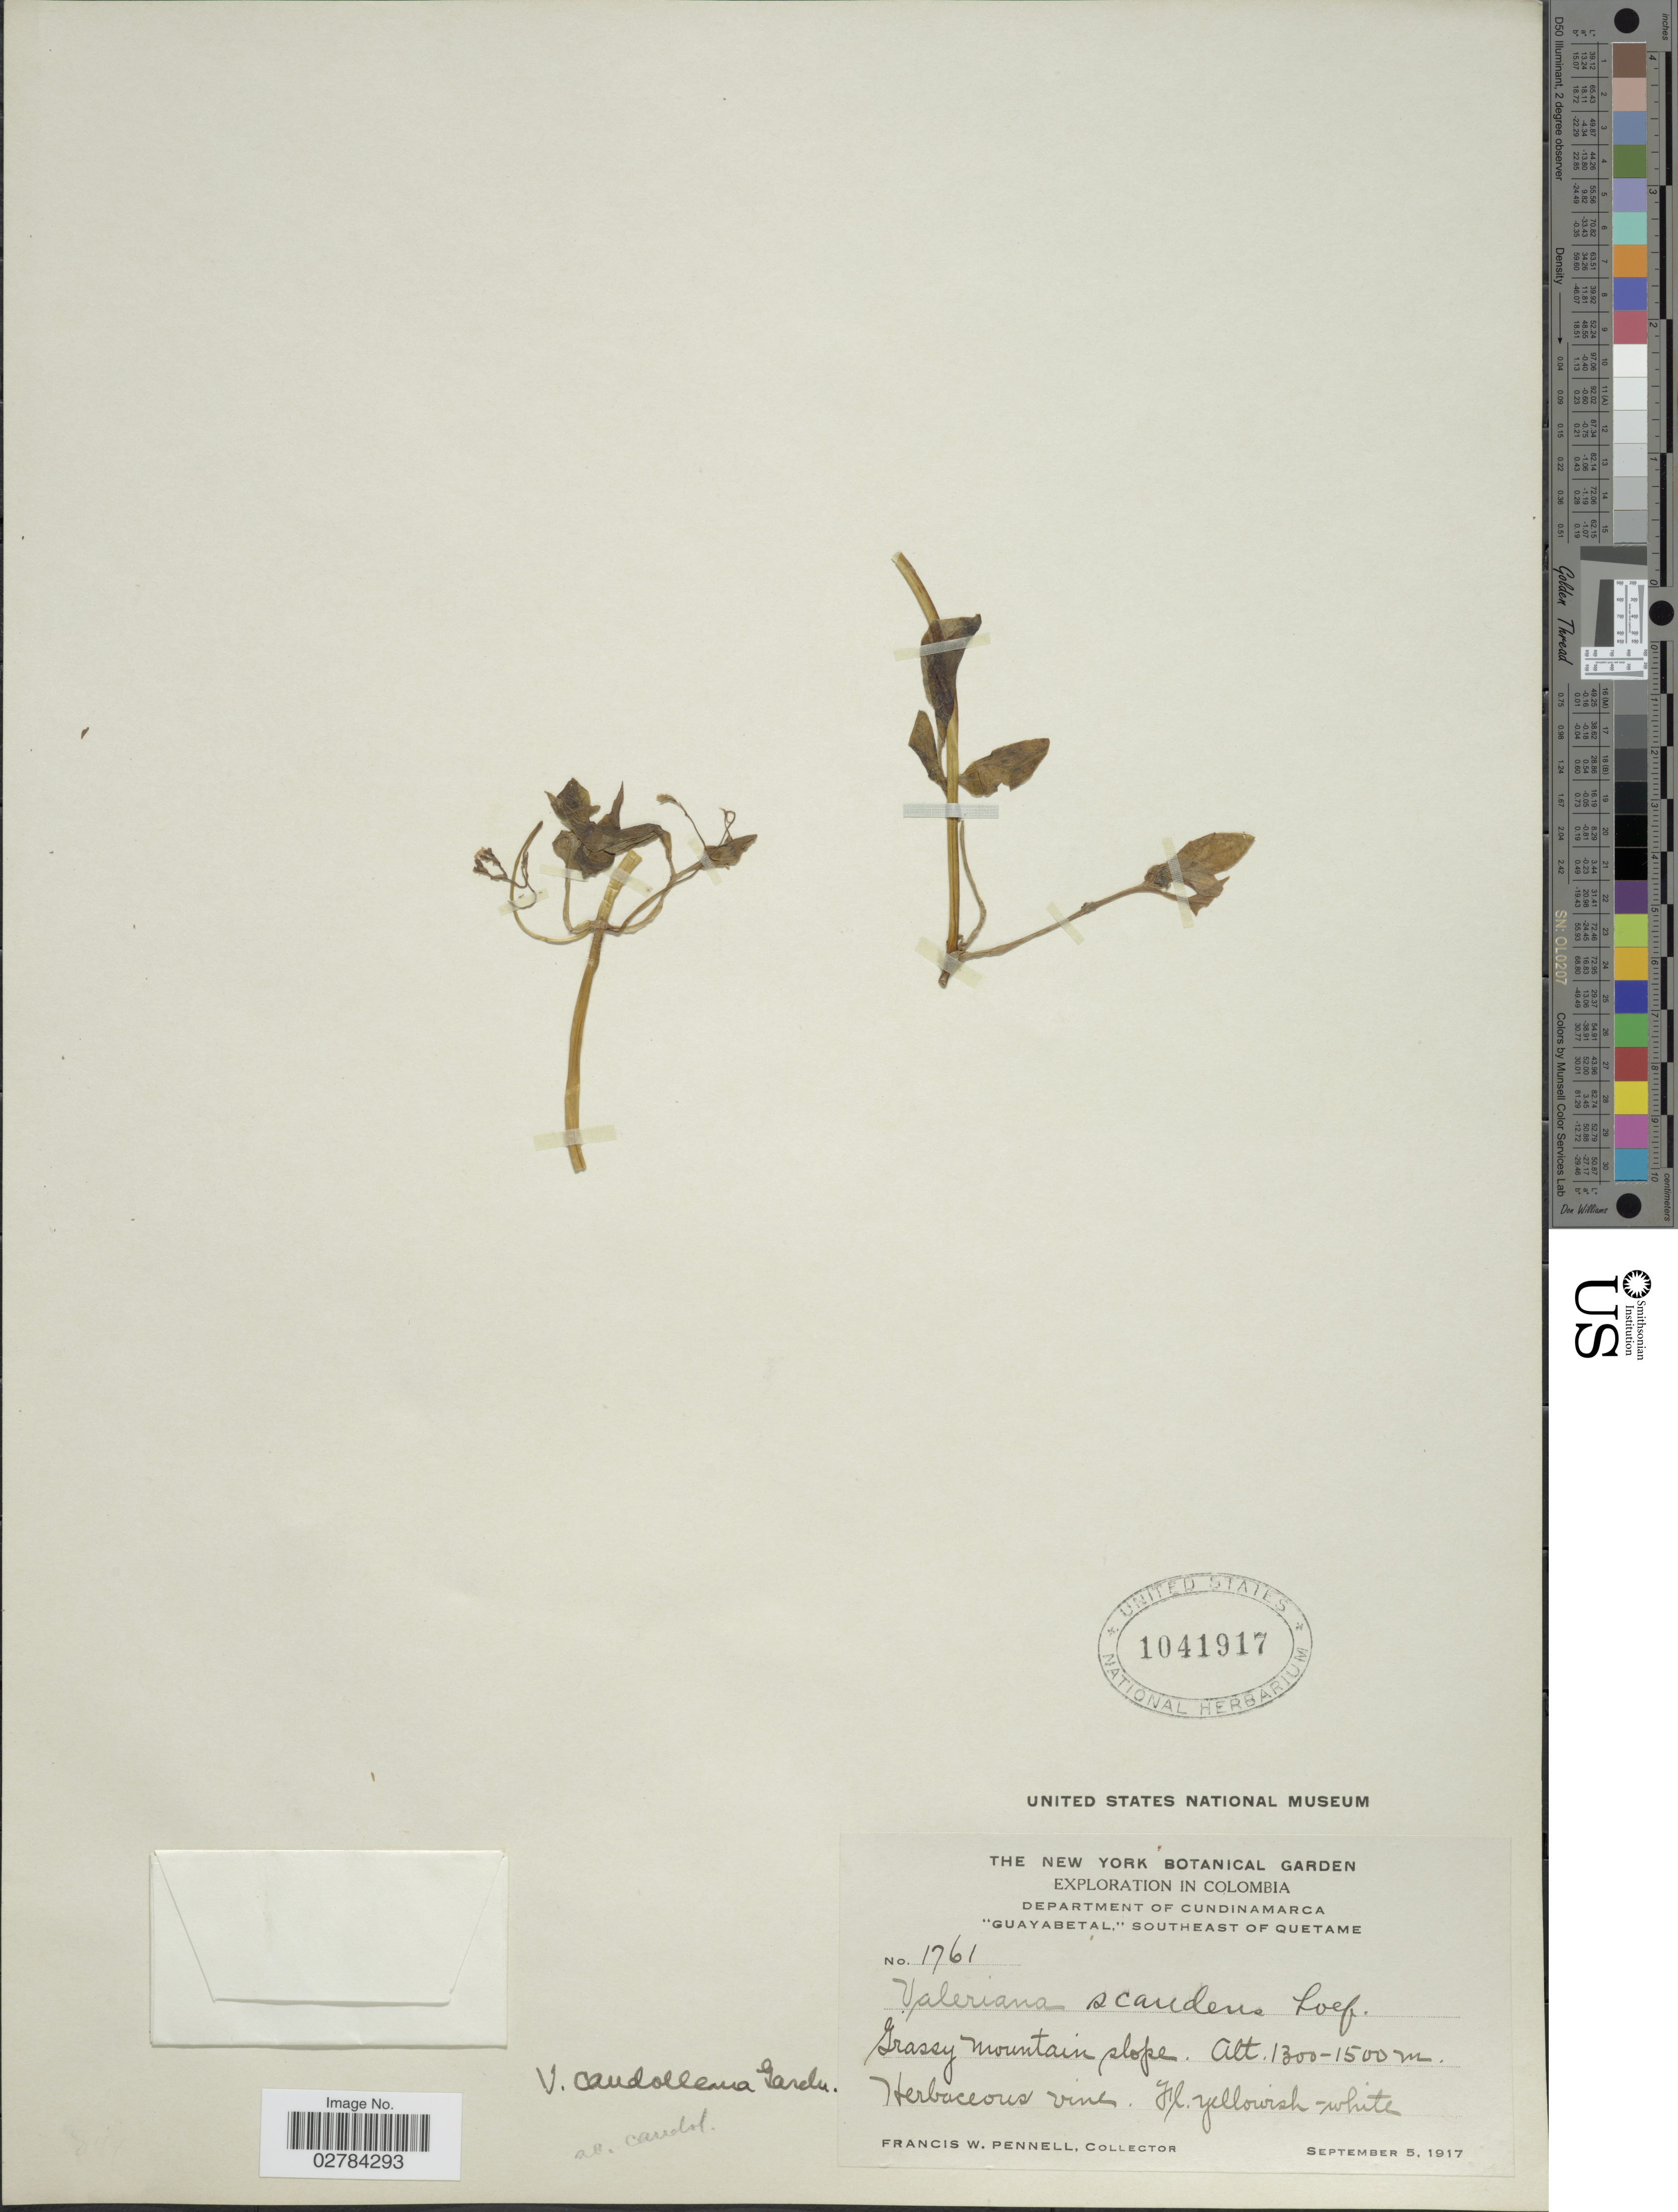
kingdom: Plantae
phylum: Tracheophyta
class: Magnoliopsida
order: Dipsacales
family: Caprifoliaceae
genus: Valeriana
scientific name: Valeriana candolleana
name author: Gardner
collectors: F. W. Pennell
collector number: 1761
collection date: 1917-09-05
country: Colombia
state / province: Cundinamarca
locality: Department of Cundinamarca. "Guayabetal."Southeast of Quetame.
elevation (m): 1300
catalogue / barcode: US 1041917